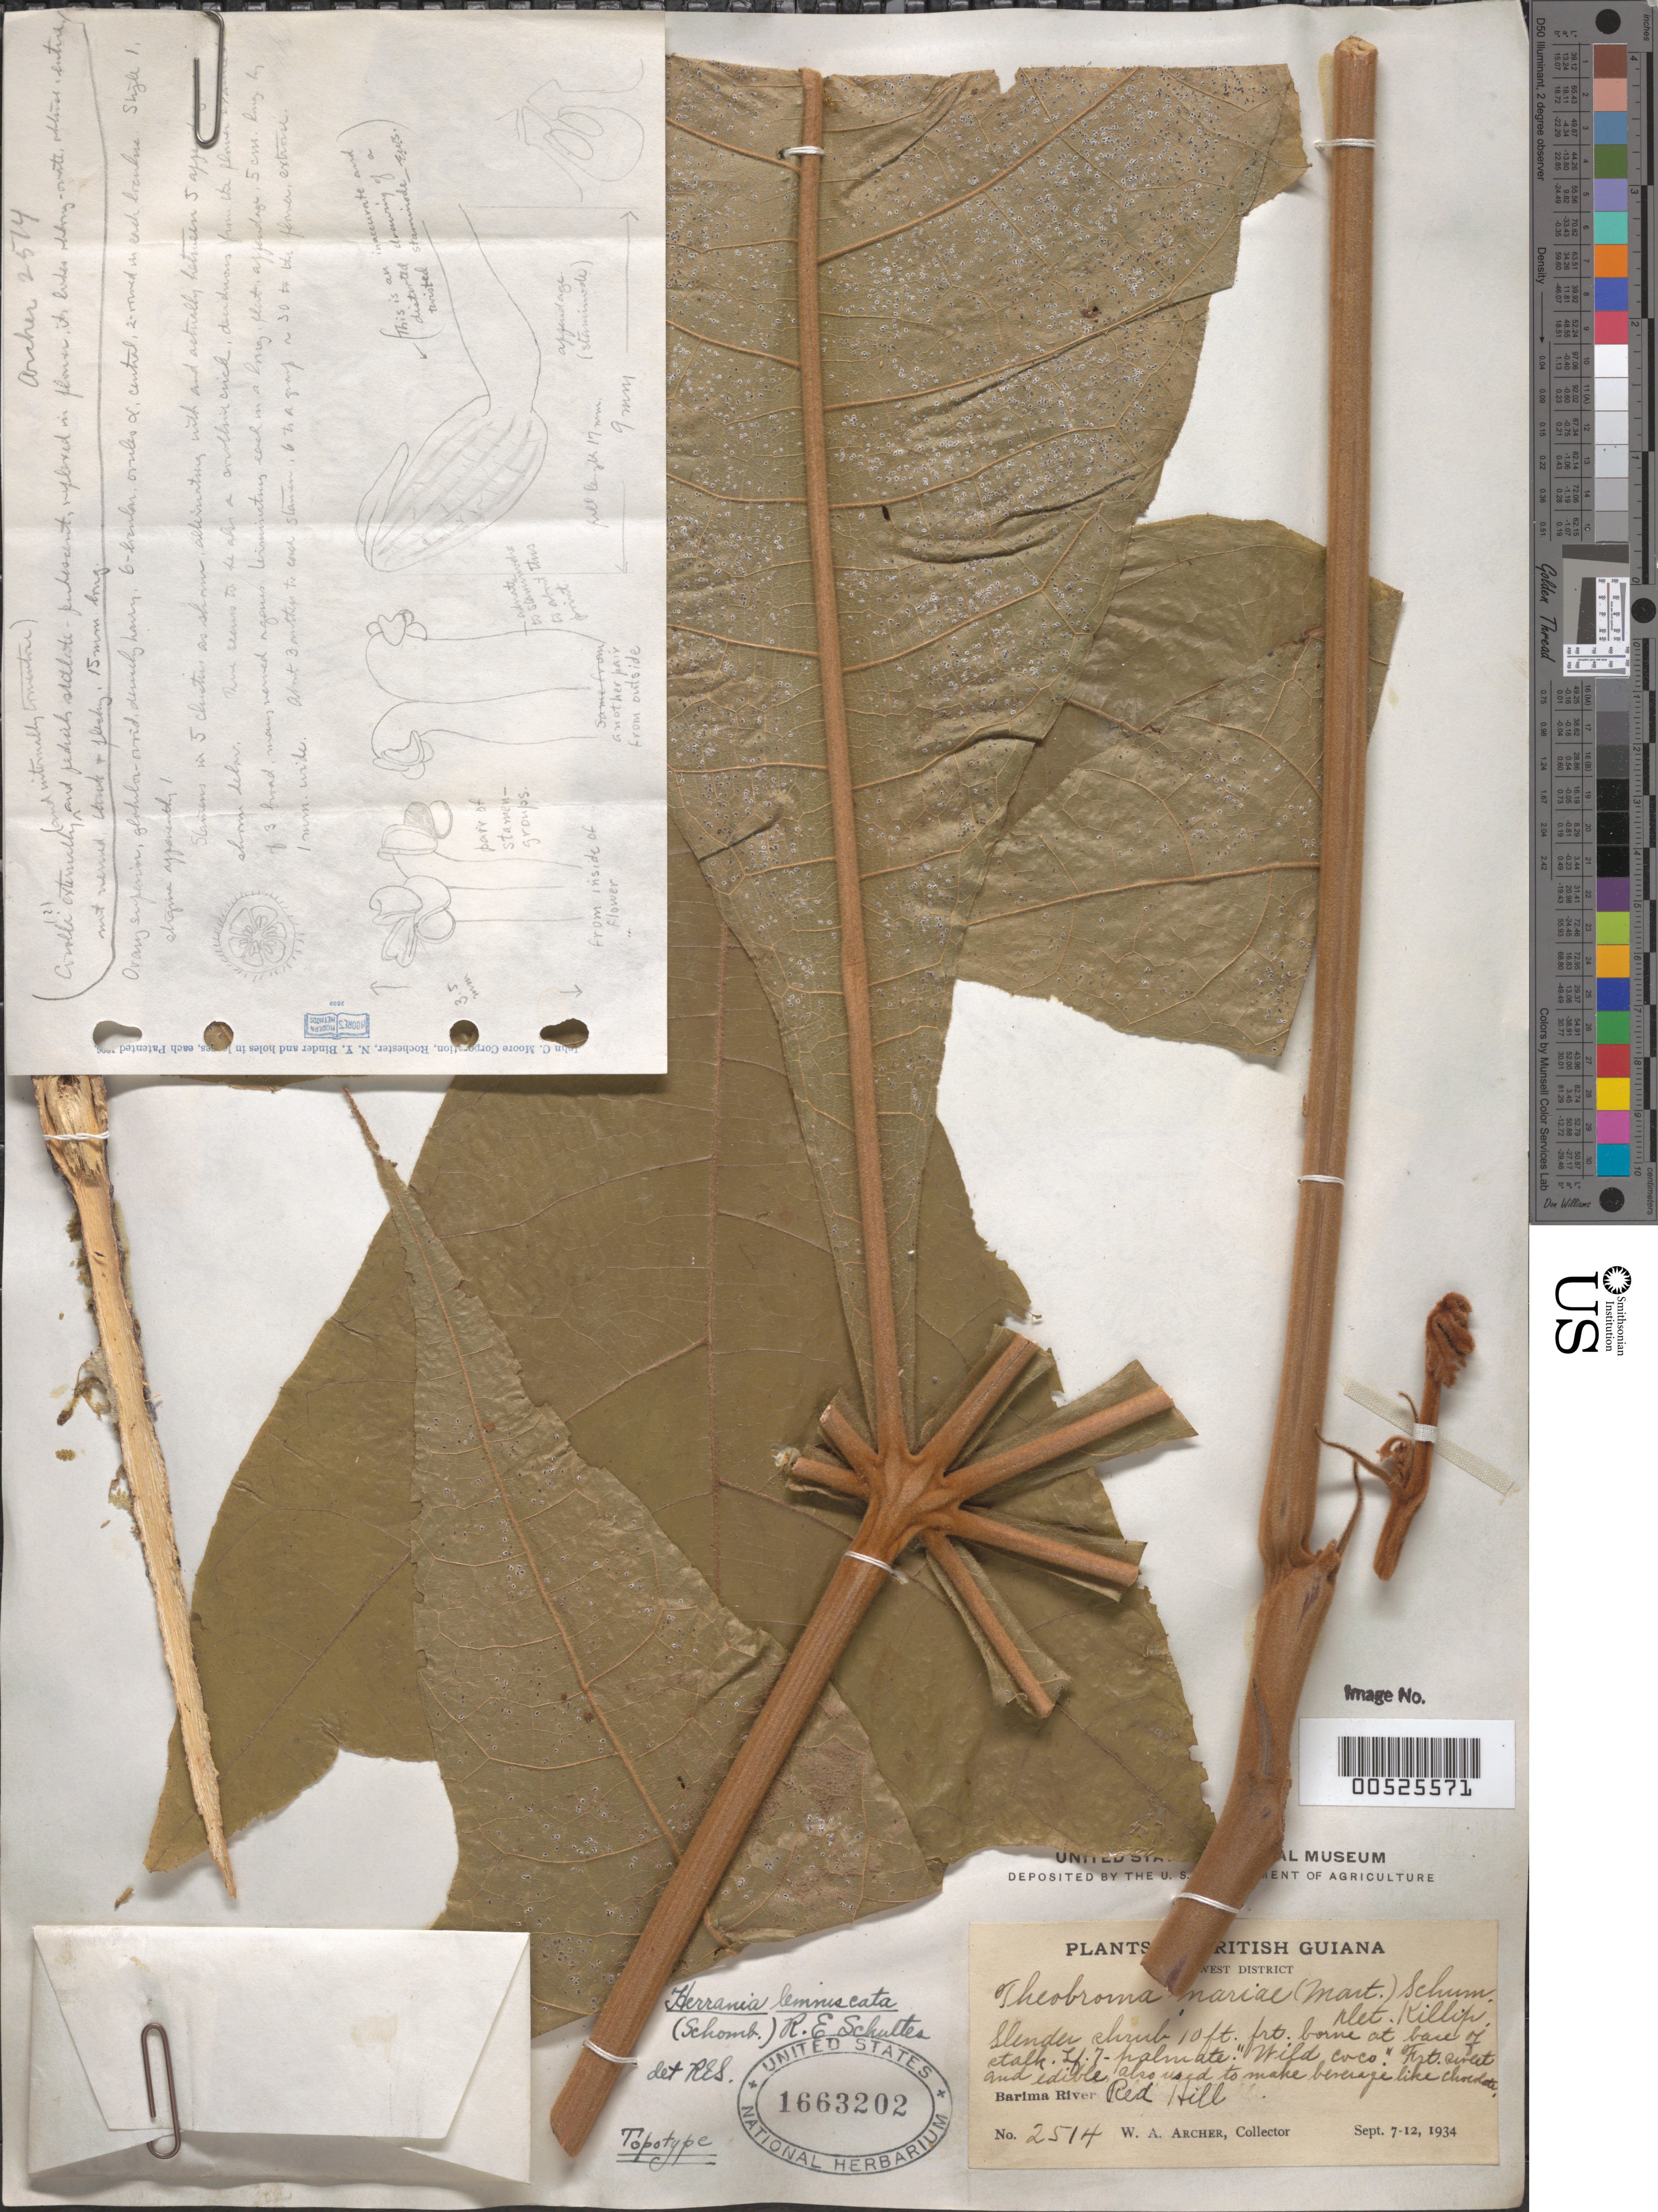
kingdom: Plantae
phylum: Tracheophyta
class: Magnoliopsida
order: Malvales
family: Malvaceae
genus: Theobroma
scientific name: Theobroma lemniscatum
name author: (R.H. Schomb.) Colli-Silva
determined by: Dorr, L. J., (BOT), Smithsonian Institution - National Museum of Natural History (UNITED STATES)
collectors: W. A. Archer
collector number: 2514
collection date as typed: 07 Sep 1934 to 12 Sep 1934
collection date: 1934-09-07/1934-09-12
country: Guyana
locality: Barima River, Red Hill, Northwest District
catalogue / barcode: US 1663202